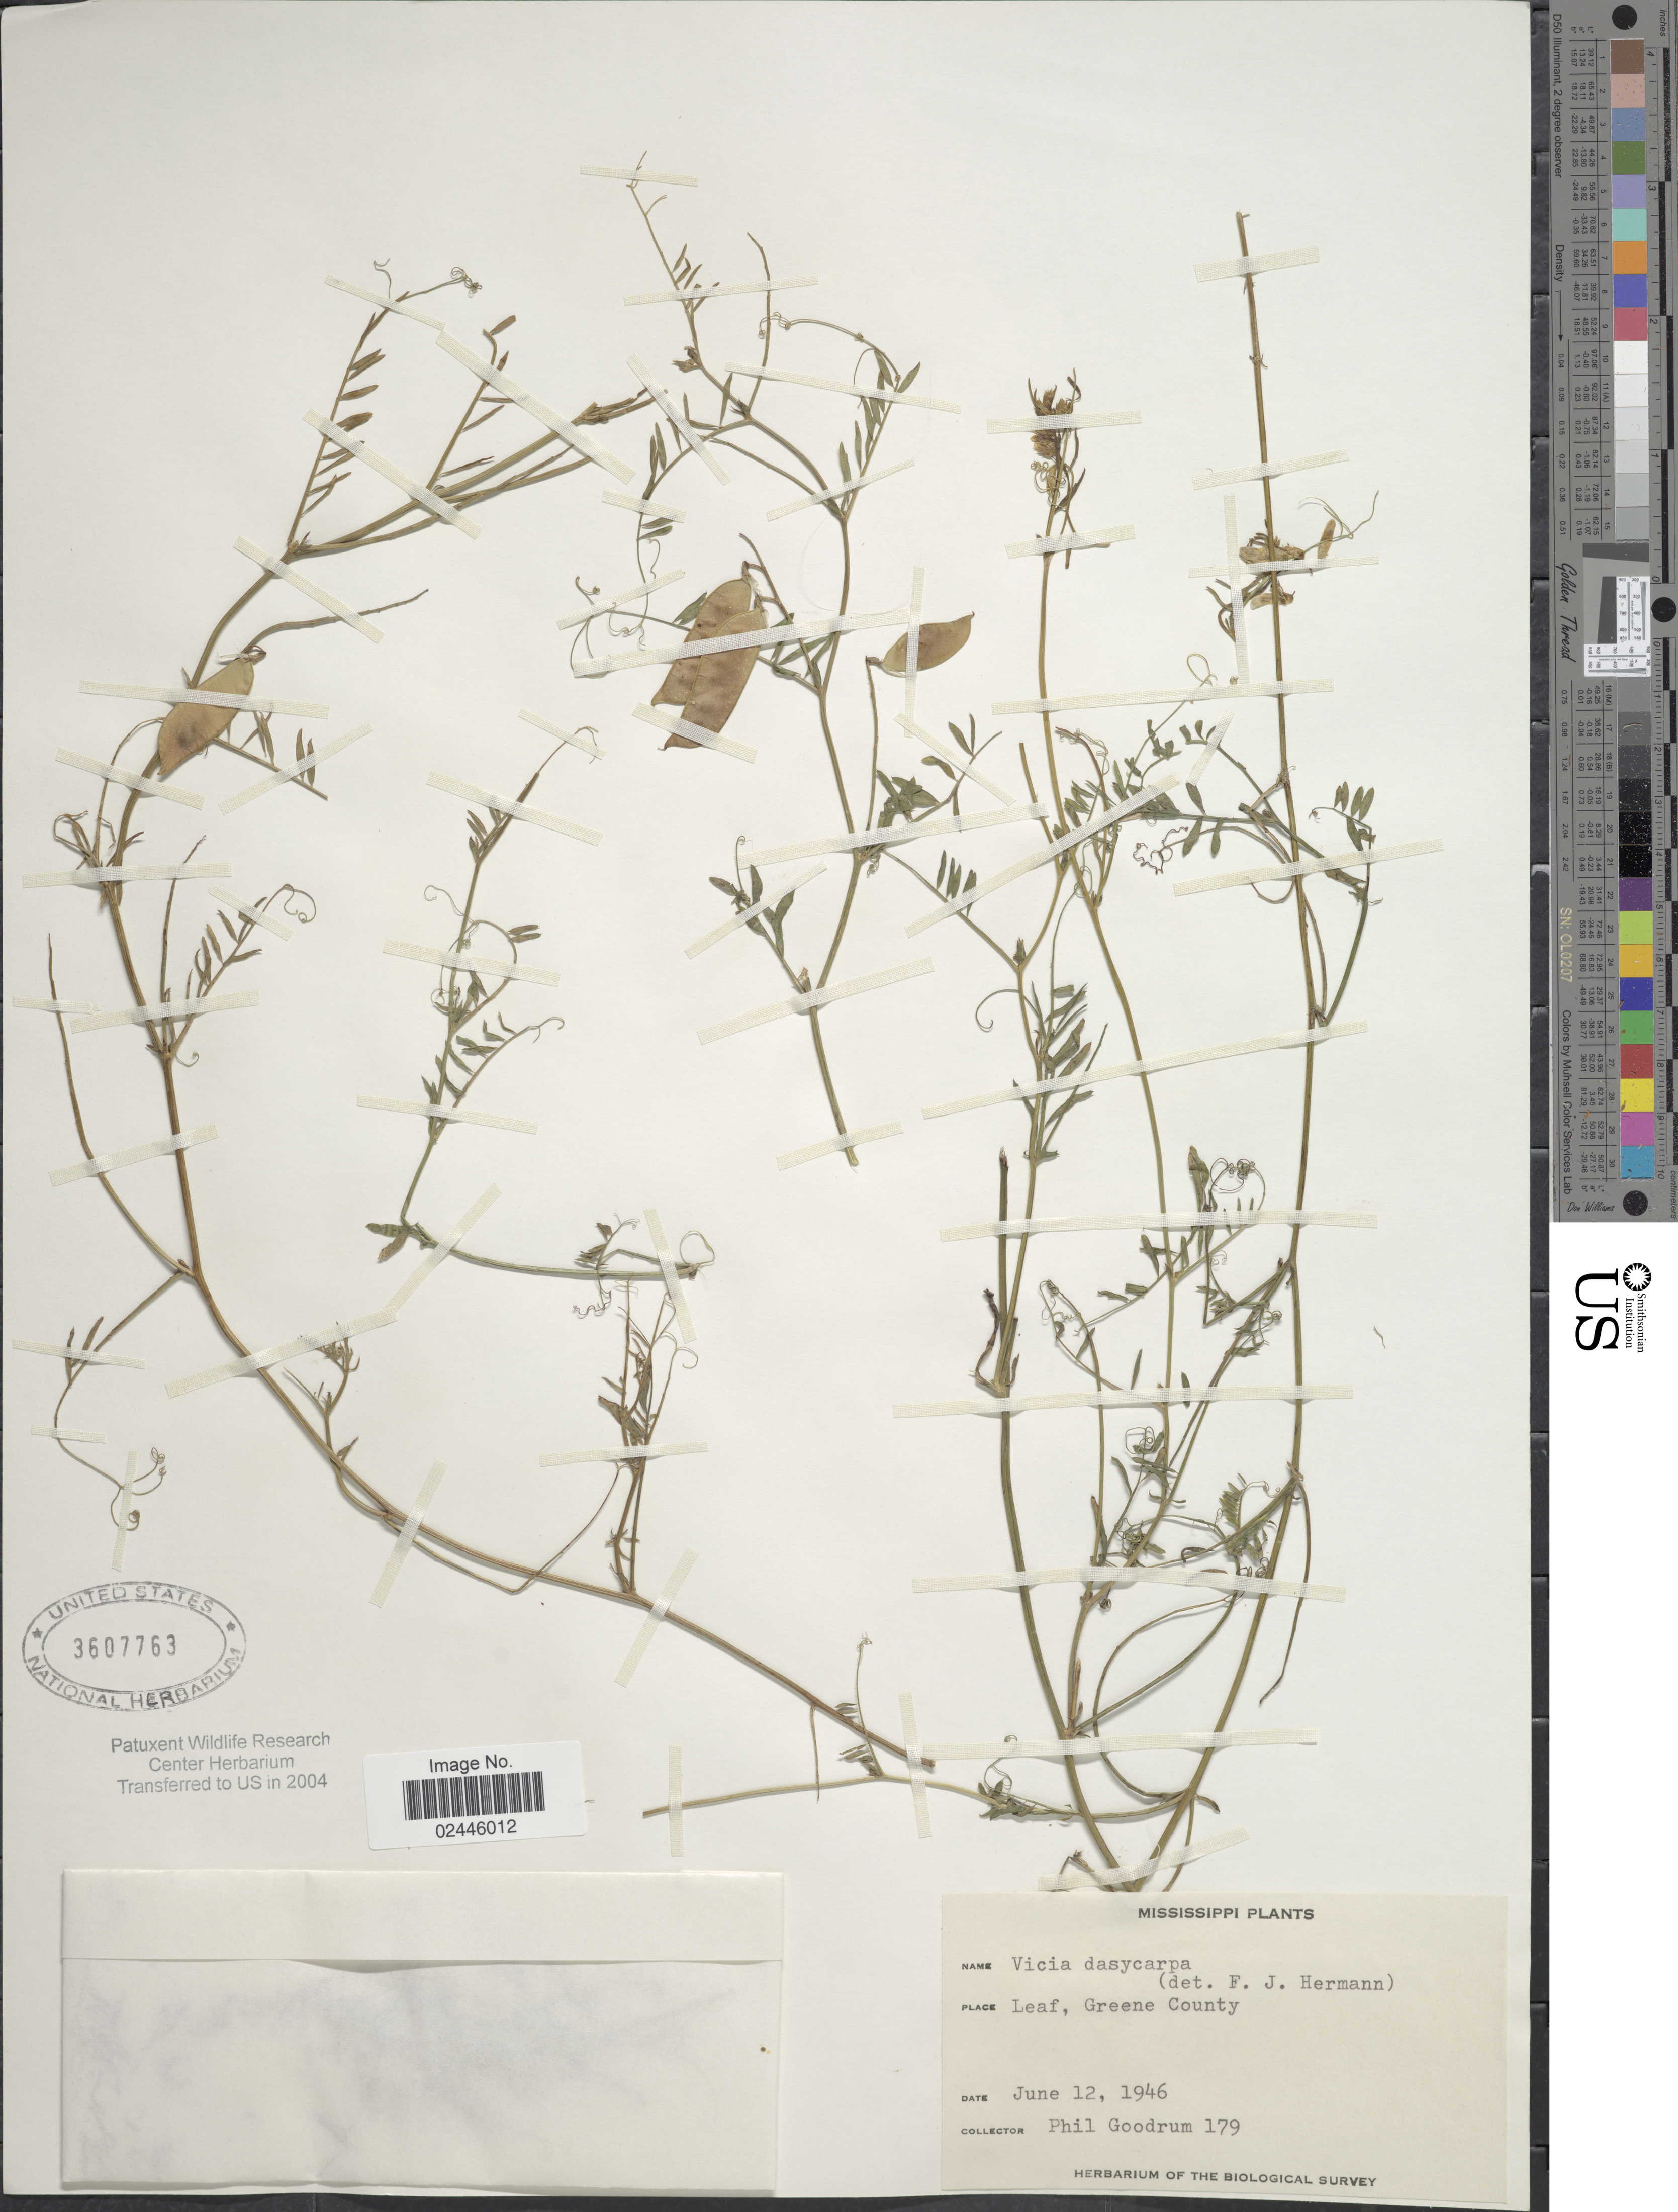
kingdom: Plantae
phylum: Tracheophyta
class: Magnoliopsida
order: Fabales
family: Fabaceae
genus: Vicia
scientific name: Vicia dasycarpa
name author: Ten.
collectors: P. Goodrum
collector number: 179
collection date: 1946-06-12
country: United States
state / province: Mississippi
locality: Leaf, Greene County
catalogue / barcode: US 3607763